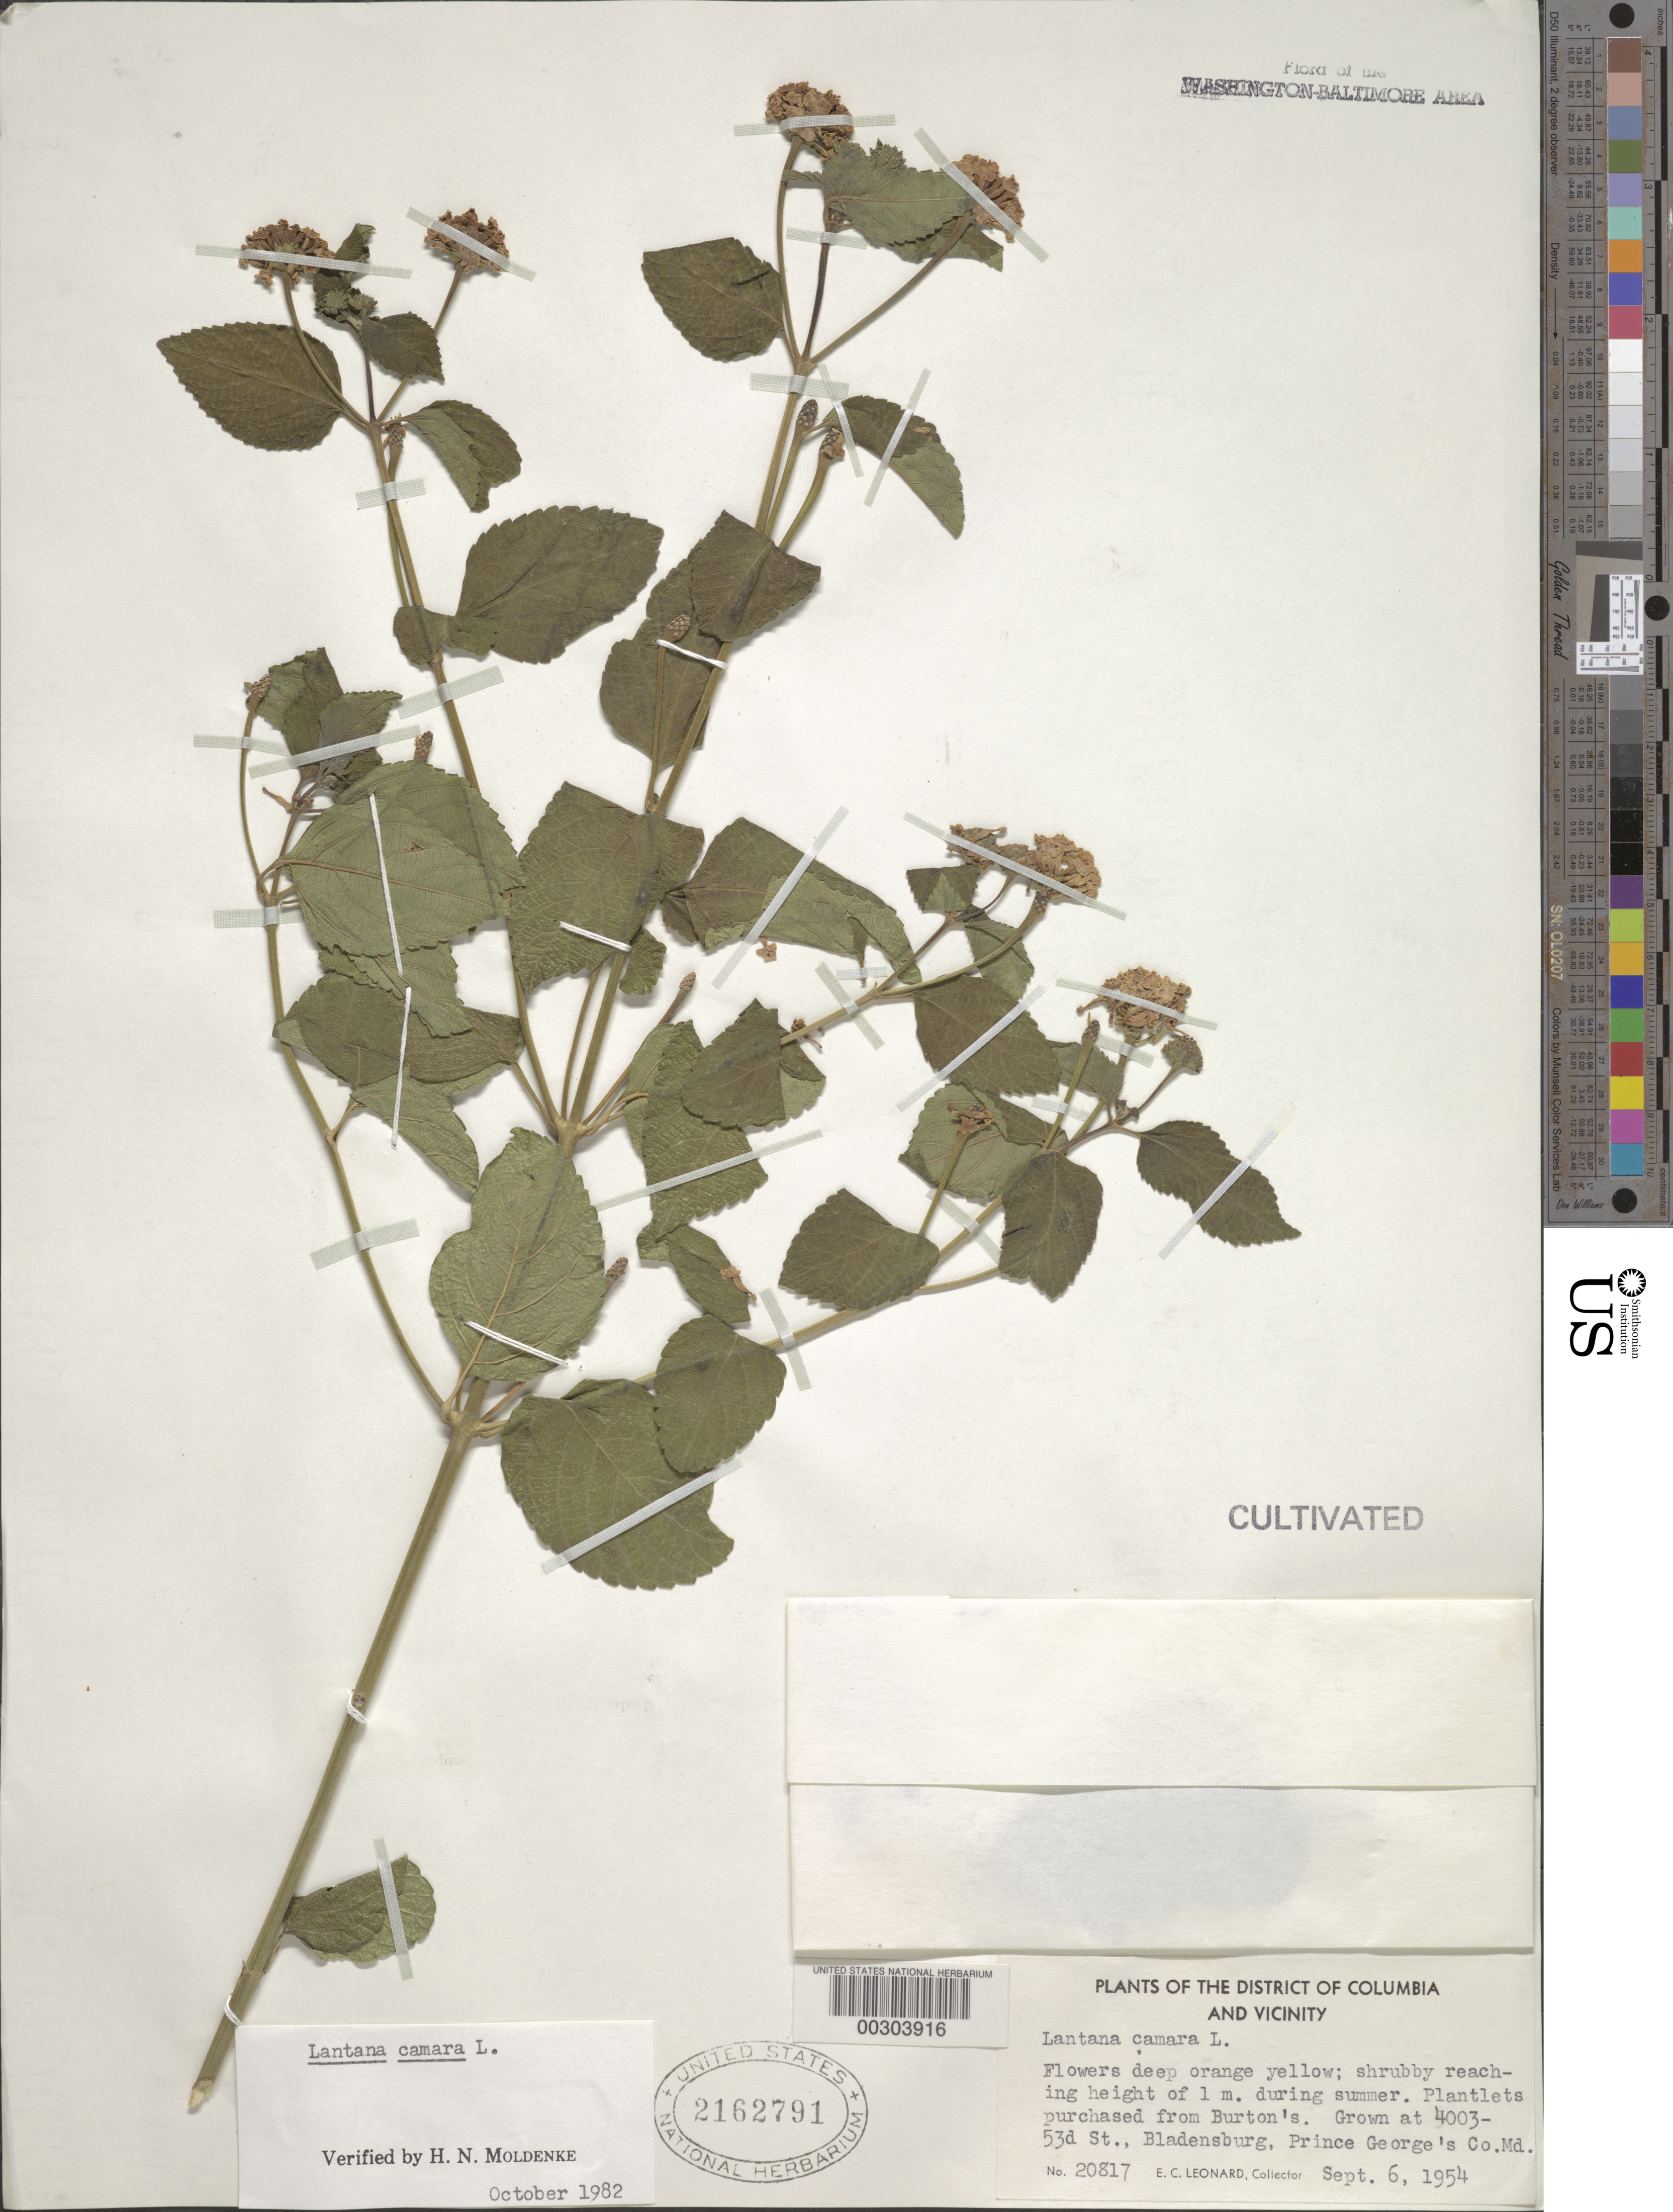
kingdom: Plantae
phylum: Tracheophyta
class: Magnoliopsida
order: Lamiales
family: Verbenaceae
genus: Lantana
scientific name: Lantana camara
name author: L.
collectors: E. C. Leonard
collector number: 20817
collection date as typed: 06 Sep 1954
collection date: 1954-09-06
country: United States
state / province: Maryland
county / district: Prince George's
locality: Bladensburg, 4003 53d St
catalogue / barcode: US 2162791